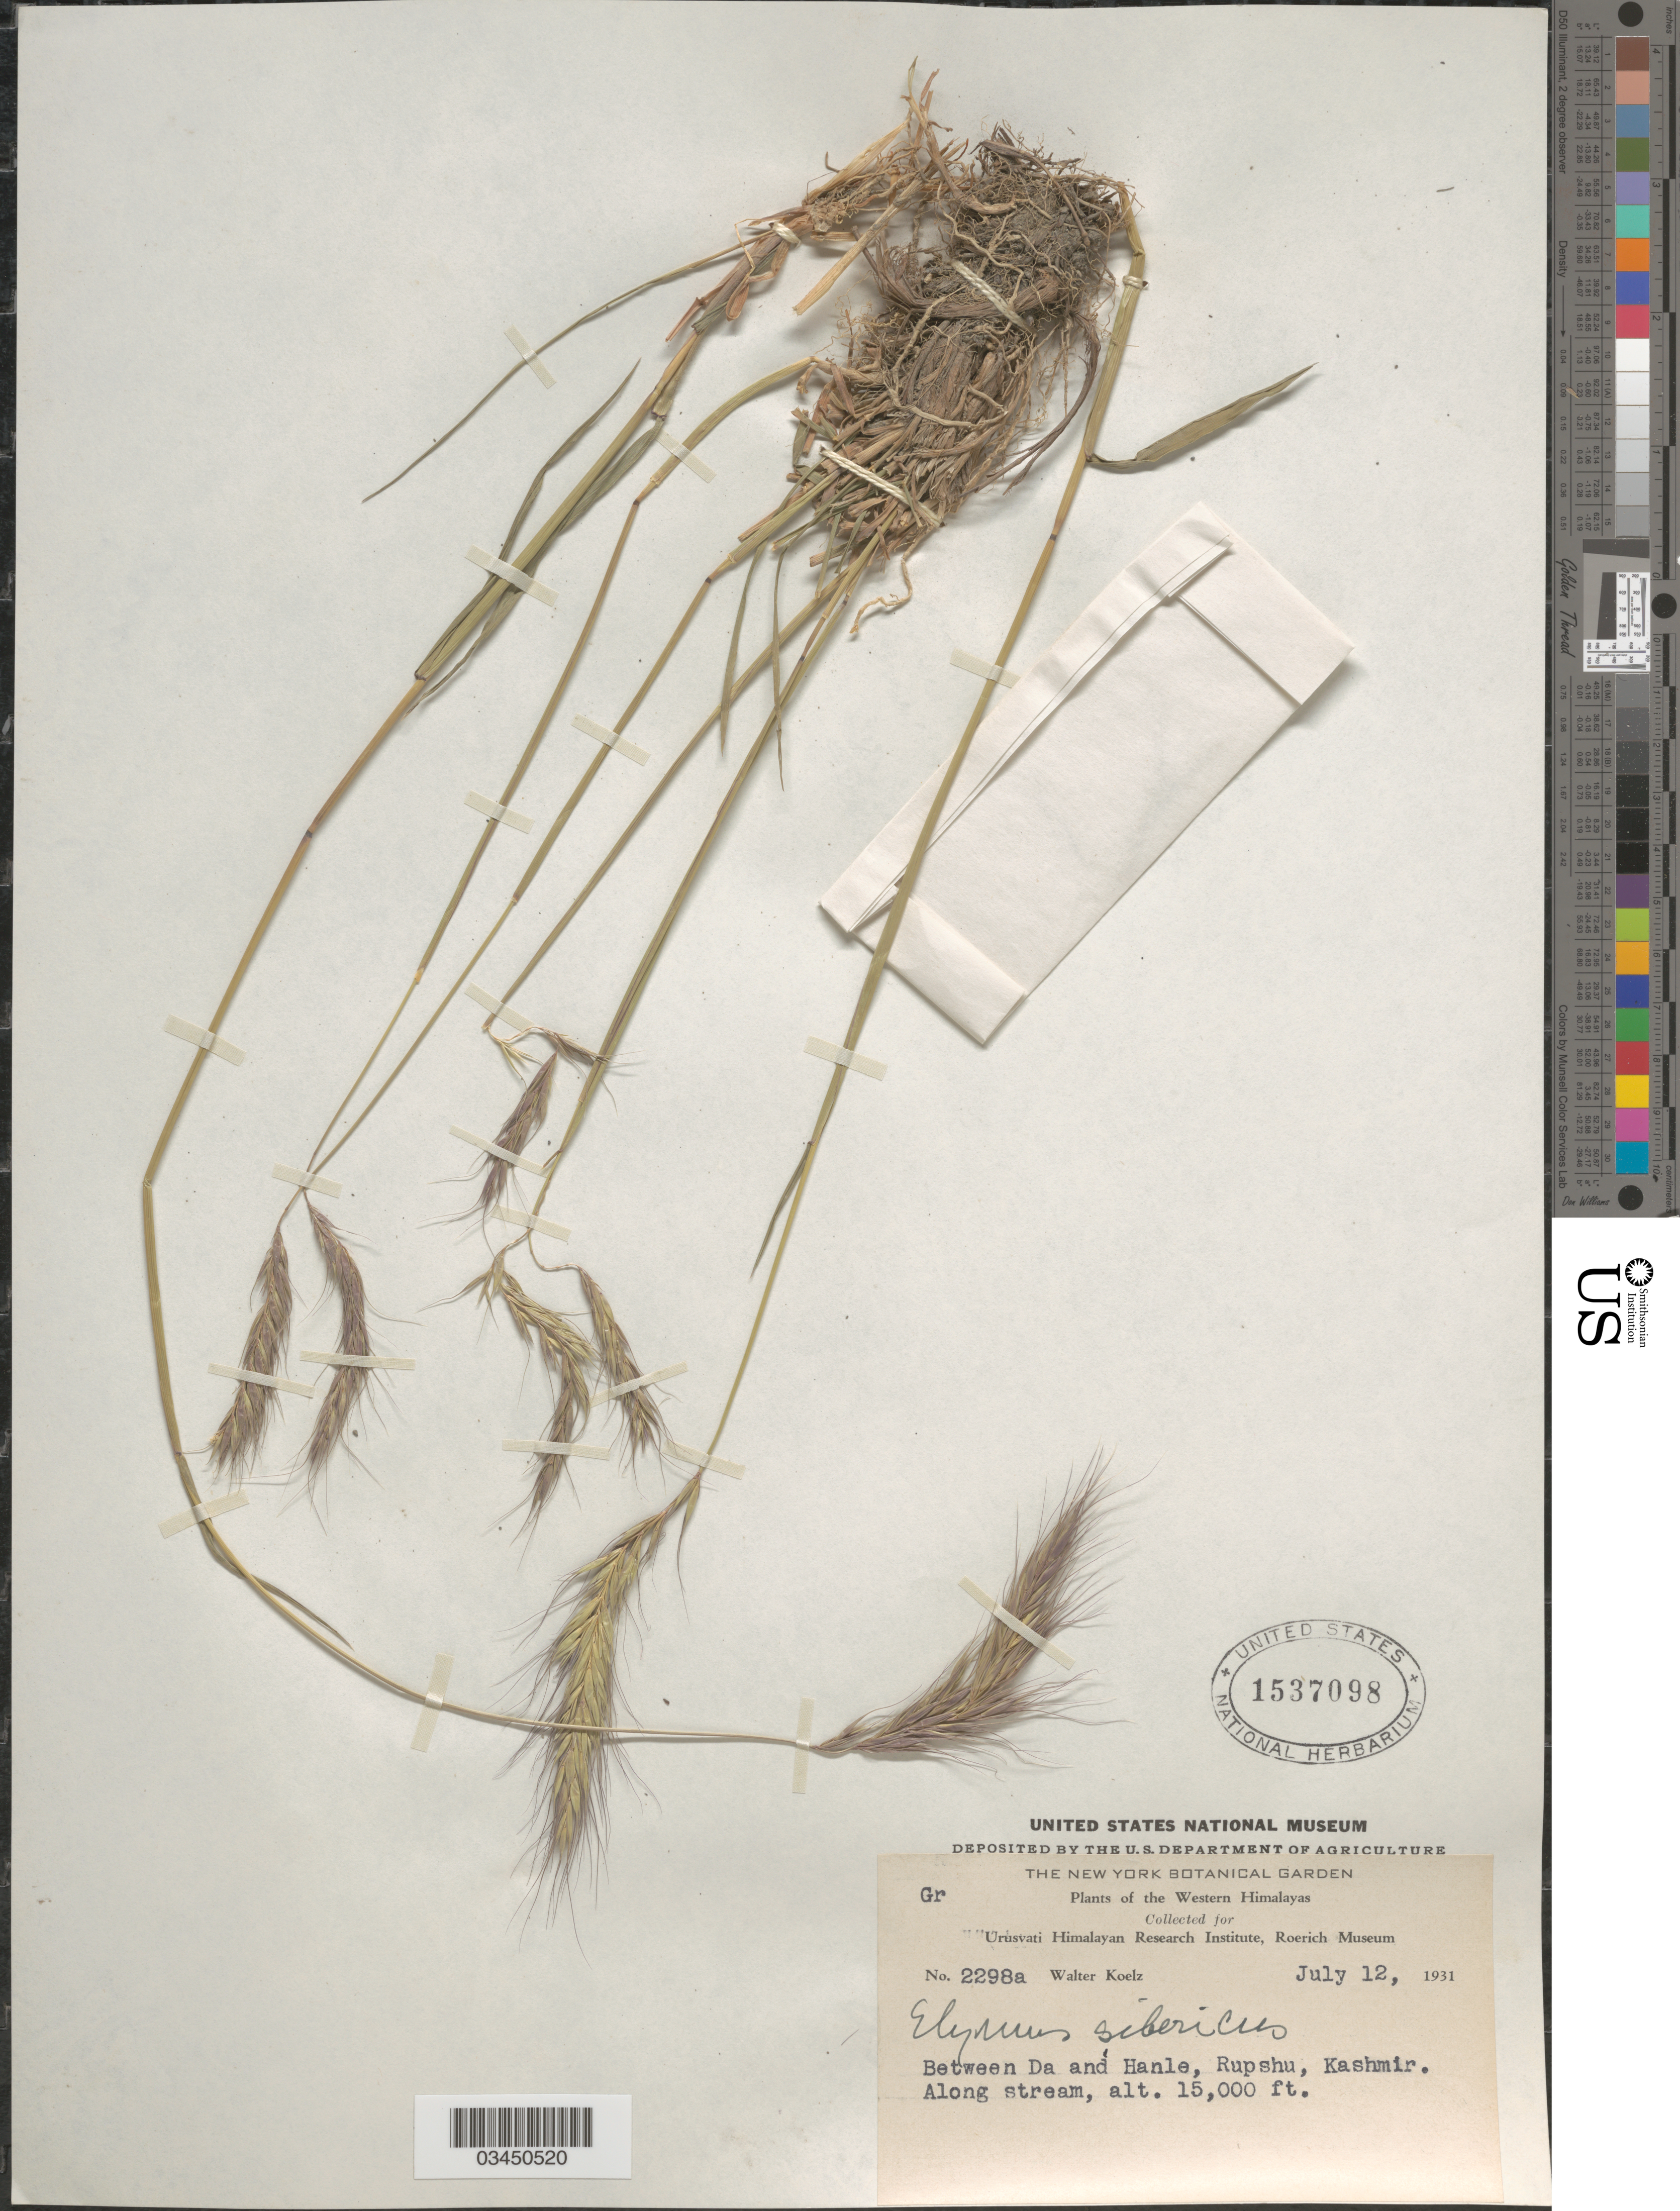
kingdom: Plantae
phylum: Tracheophyta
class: Liliopsida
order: Poales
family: Poaceae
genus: Elymus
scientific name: Elymus nutans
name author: Griseb.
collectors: W. N. Koelz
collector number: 2298a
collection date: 1931-07-12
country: India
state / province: Jammu and Kashmir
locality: Western HImalayas. Between Da and Hanle, Rupshu, Kashmir. Along stream.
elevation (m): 4572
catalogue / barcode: US 1537098